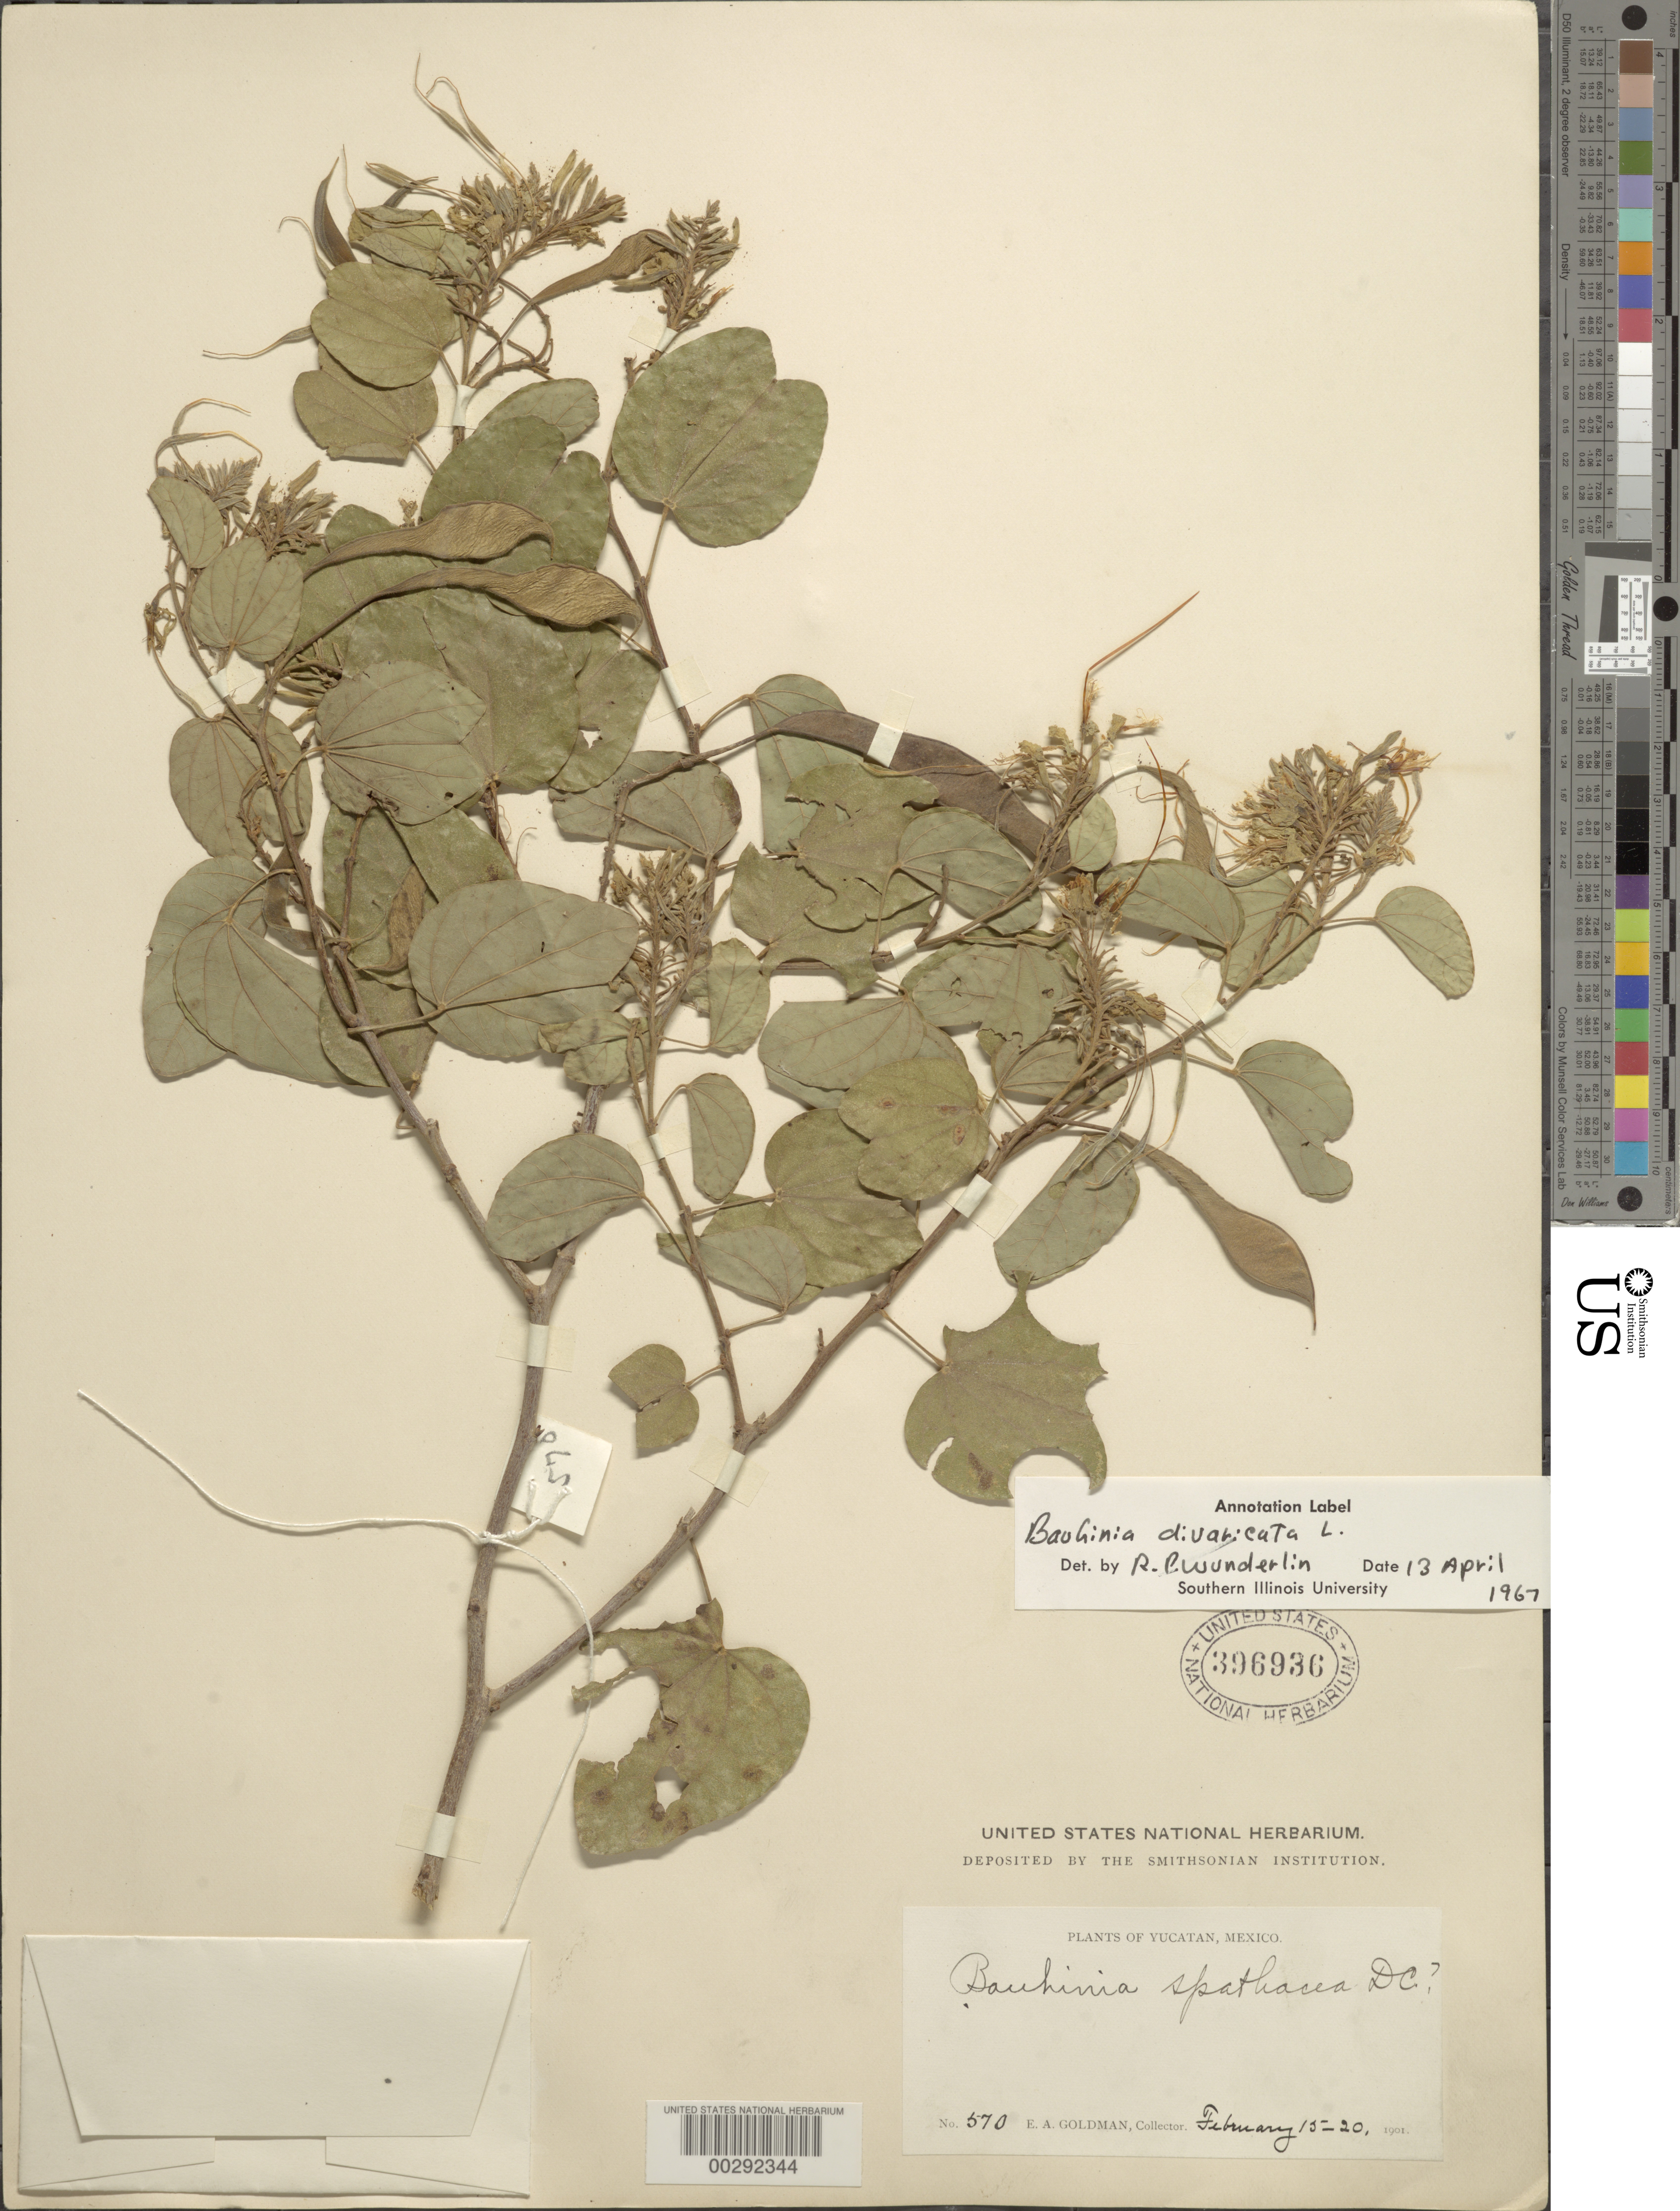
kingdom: Plantae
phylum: Tracheophyta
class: Magnoliopsida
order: Fabales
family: Fabaceae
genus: Bauhinia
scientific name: Bauhinia divaricata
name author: L.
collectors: E. A. Goldman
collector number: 570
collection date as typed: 15 Feb 1901 to 20 Feb 1901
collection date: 1901-02-15/1901-02-20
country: Mexico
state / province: Yucatán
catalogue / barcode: US 396936